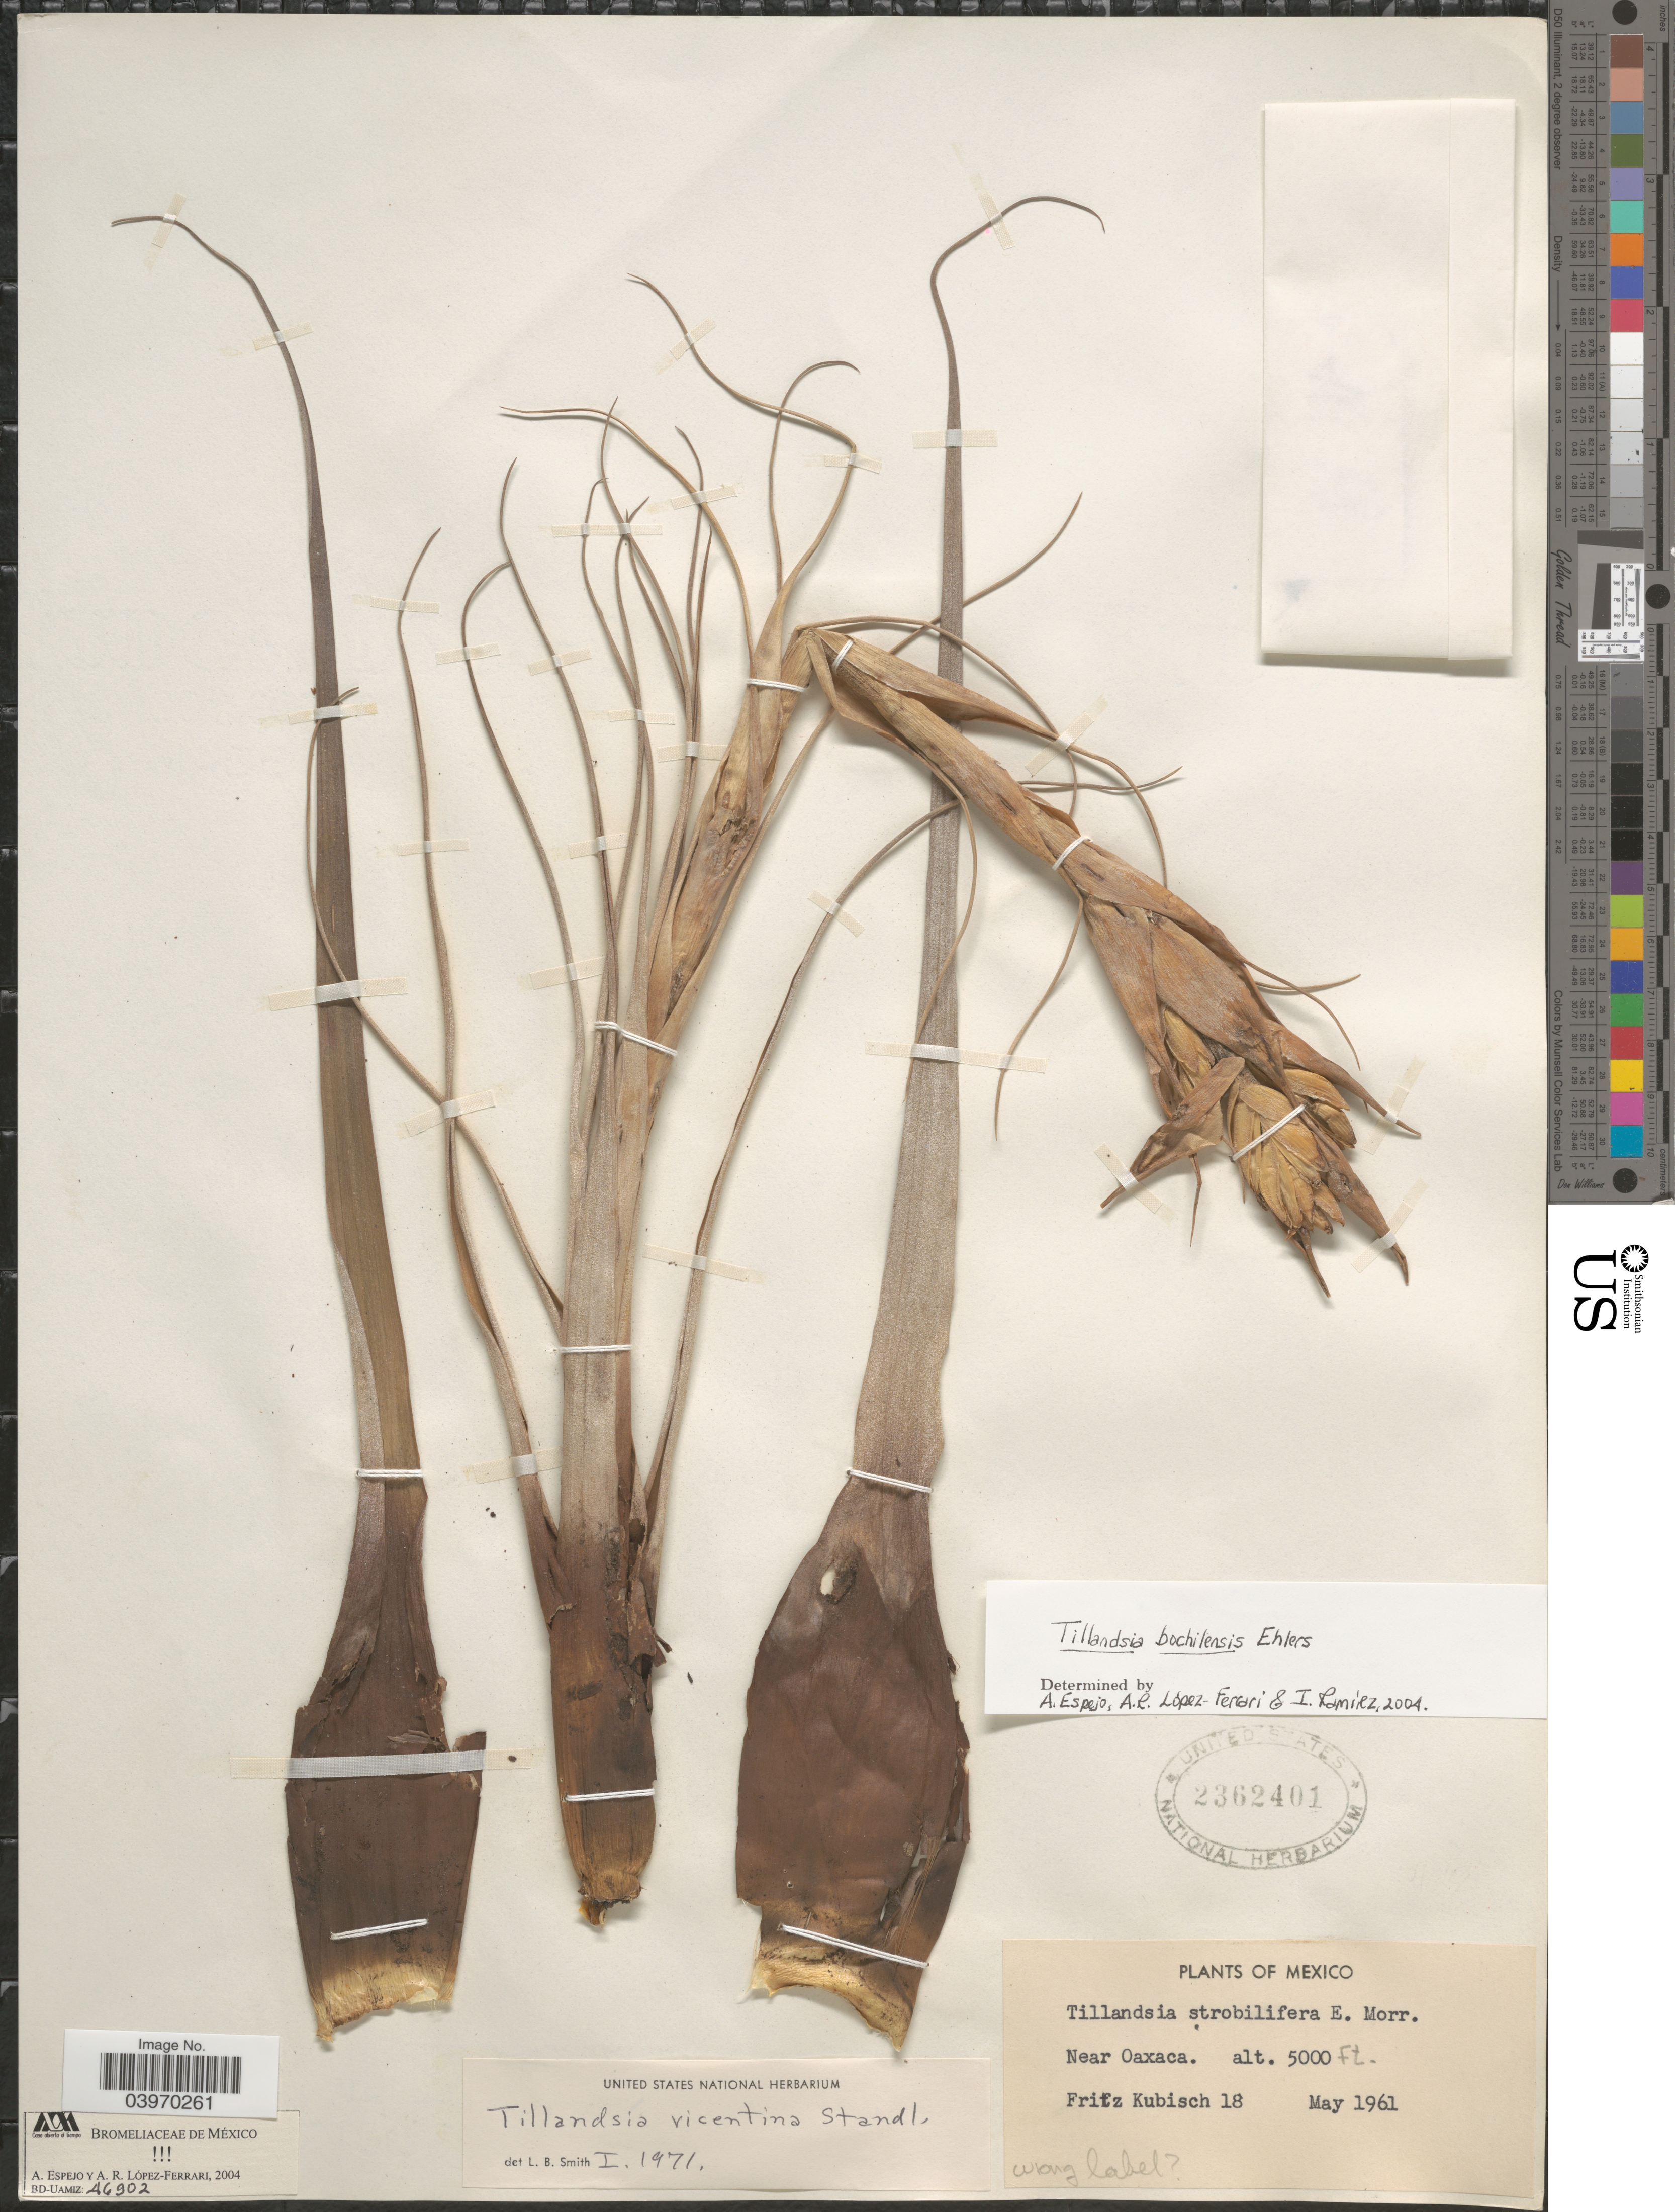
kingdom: Plantae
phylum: Tracheophyta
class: Liliopsida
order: Poales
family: Bromeliaceae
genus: Tillandsia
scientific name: Tillandsia bochilensis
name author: Ehlers ex Rauh & E. Gross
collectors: F. Kubisch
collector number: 18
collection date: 1961-05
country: Mexico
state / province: Oaxaca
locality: Near Oaxaca.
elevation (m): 1524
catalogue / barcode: US 2362401